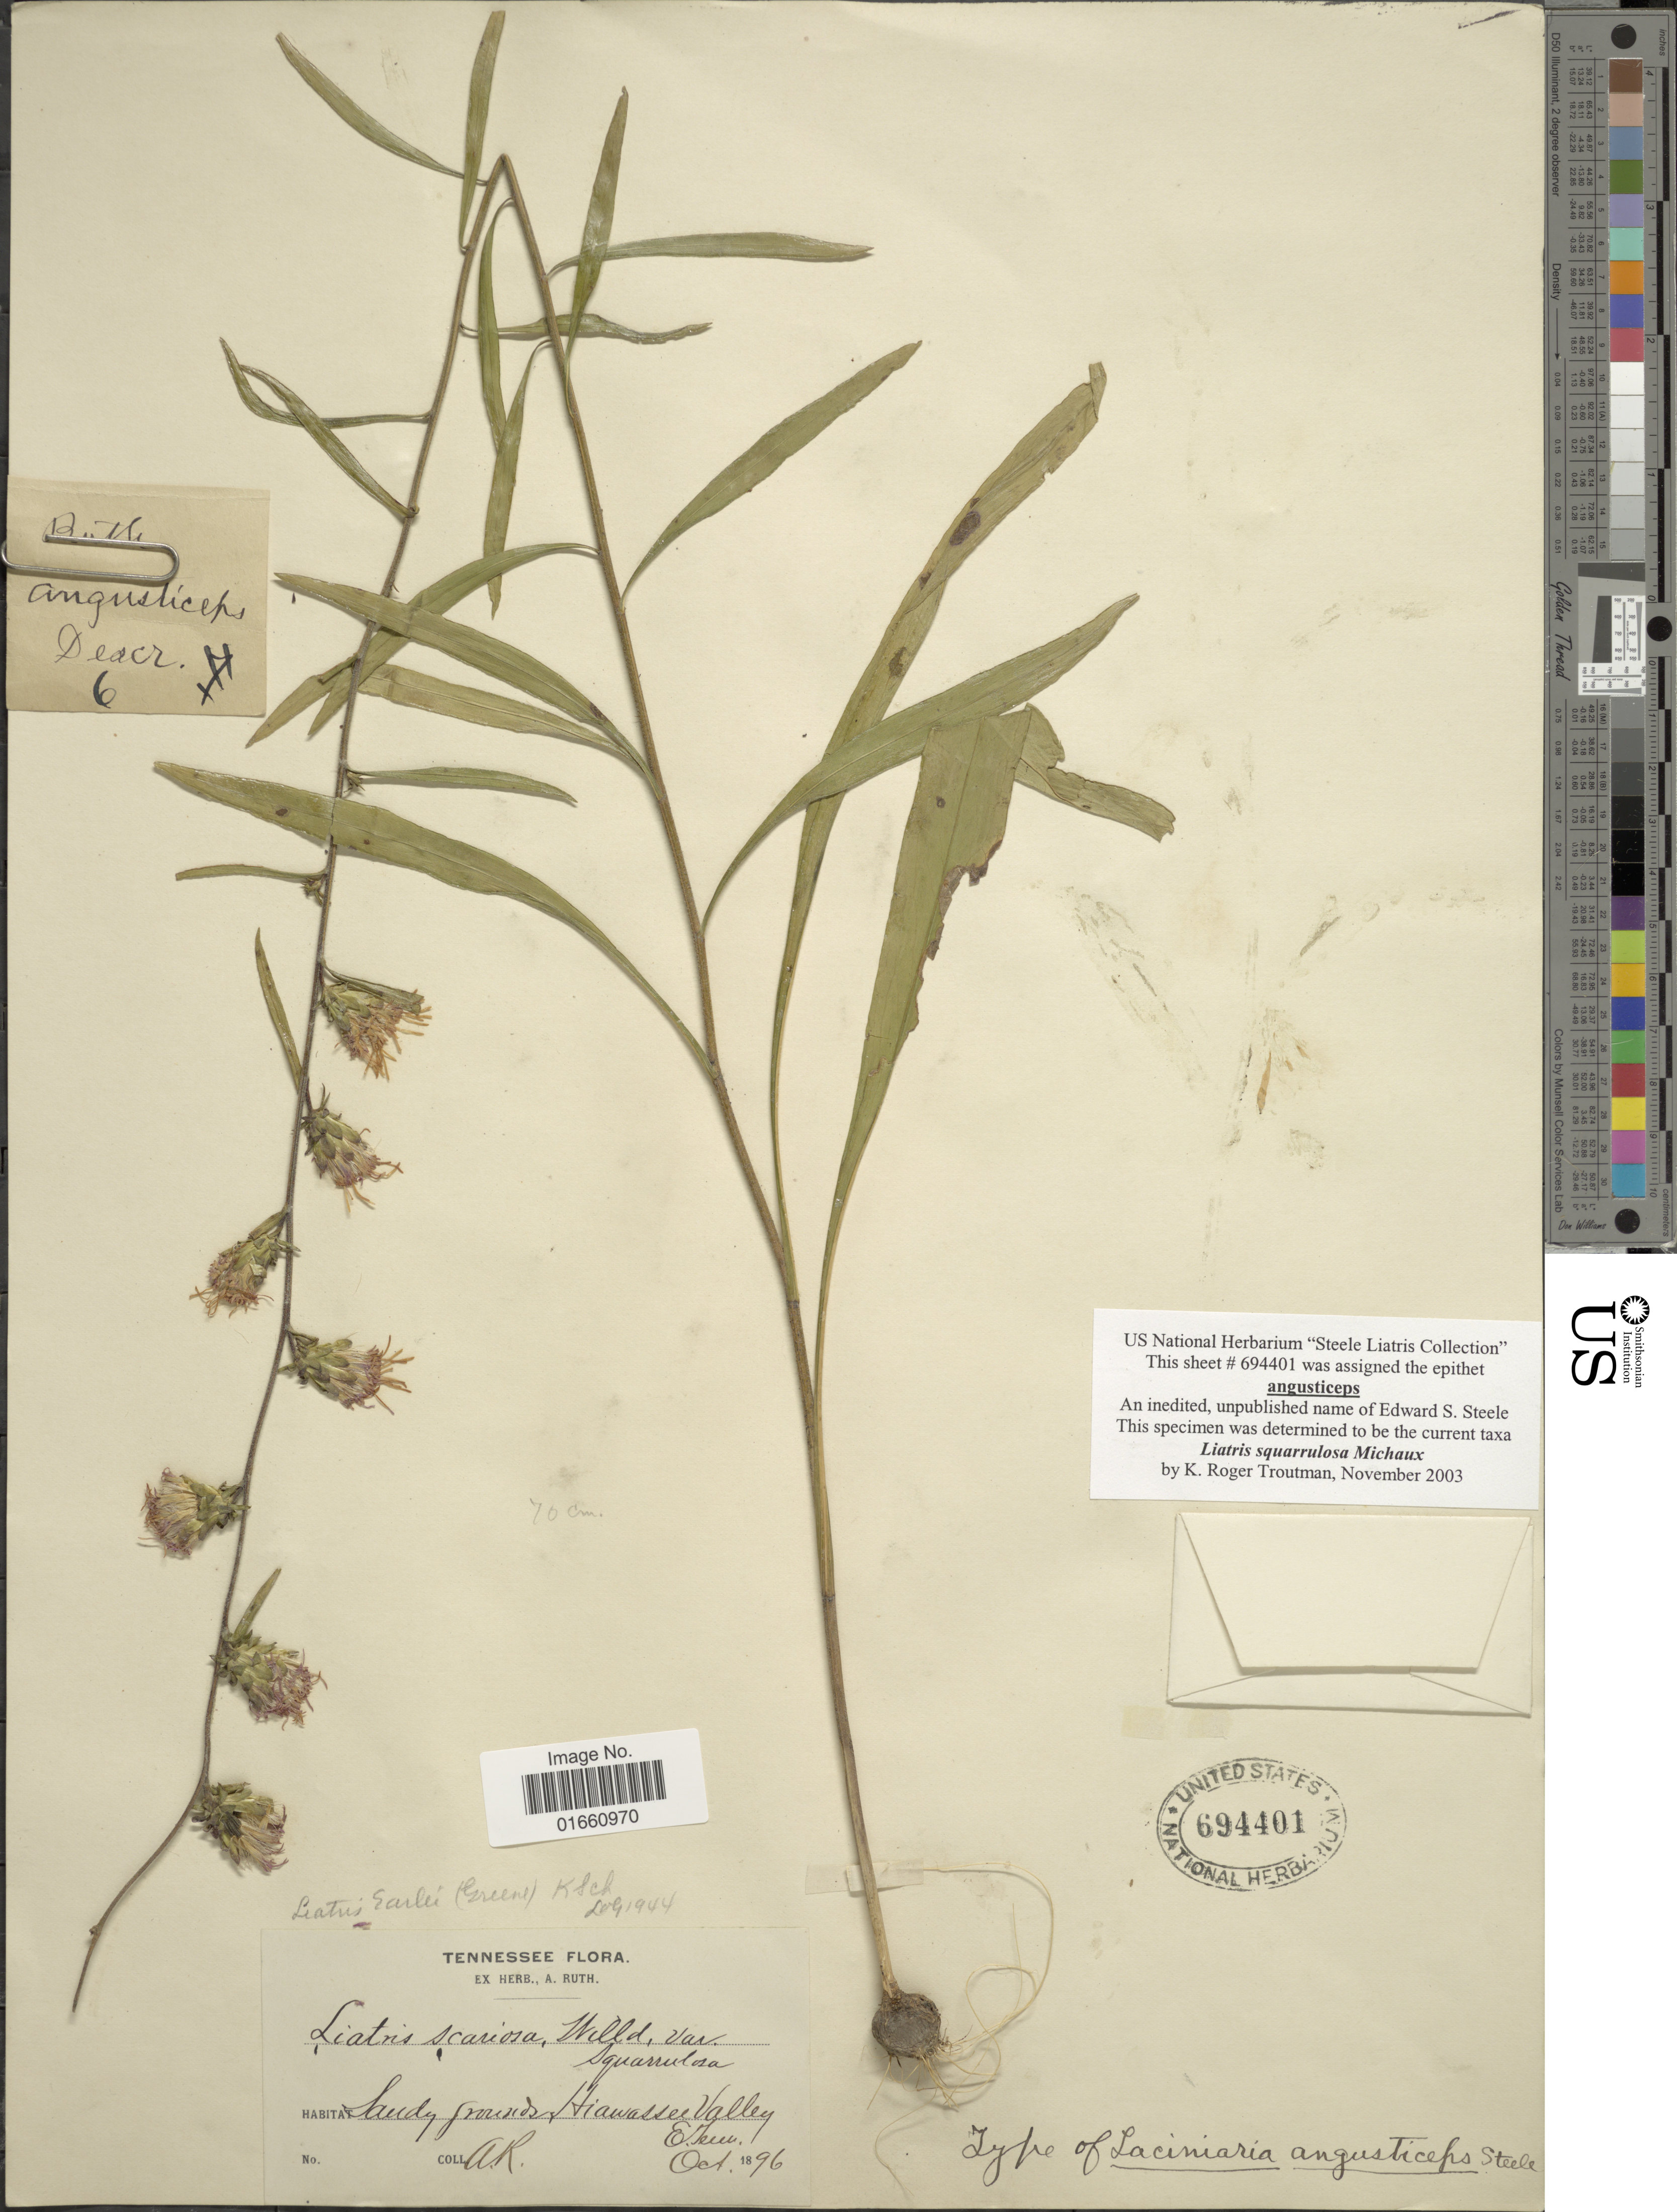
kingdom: Plantae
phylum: Tracheophyta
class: Magnoliopsida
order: Asterales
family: Asteraceae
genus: Liatris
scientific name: Liatris squarrulosa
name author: Michx.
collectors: A. Ruth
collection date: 1896-10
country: United States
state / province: Tennessee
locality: Sandy grounds, Hiwassee Valley, E Tenn.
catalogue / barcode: US 694401